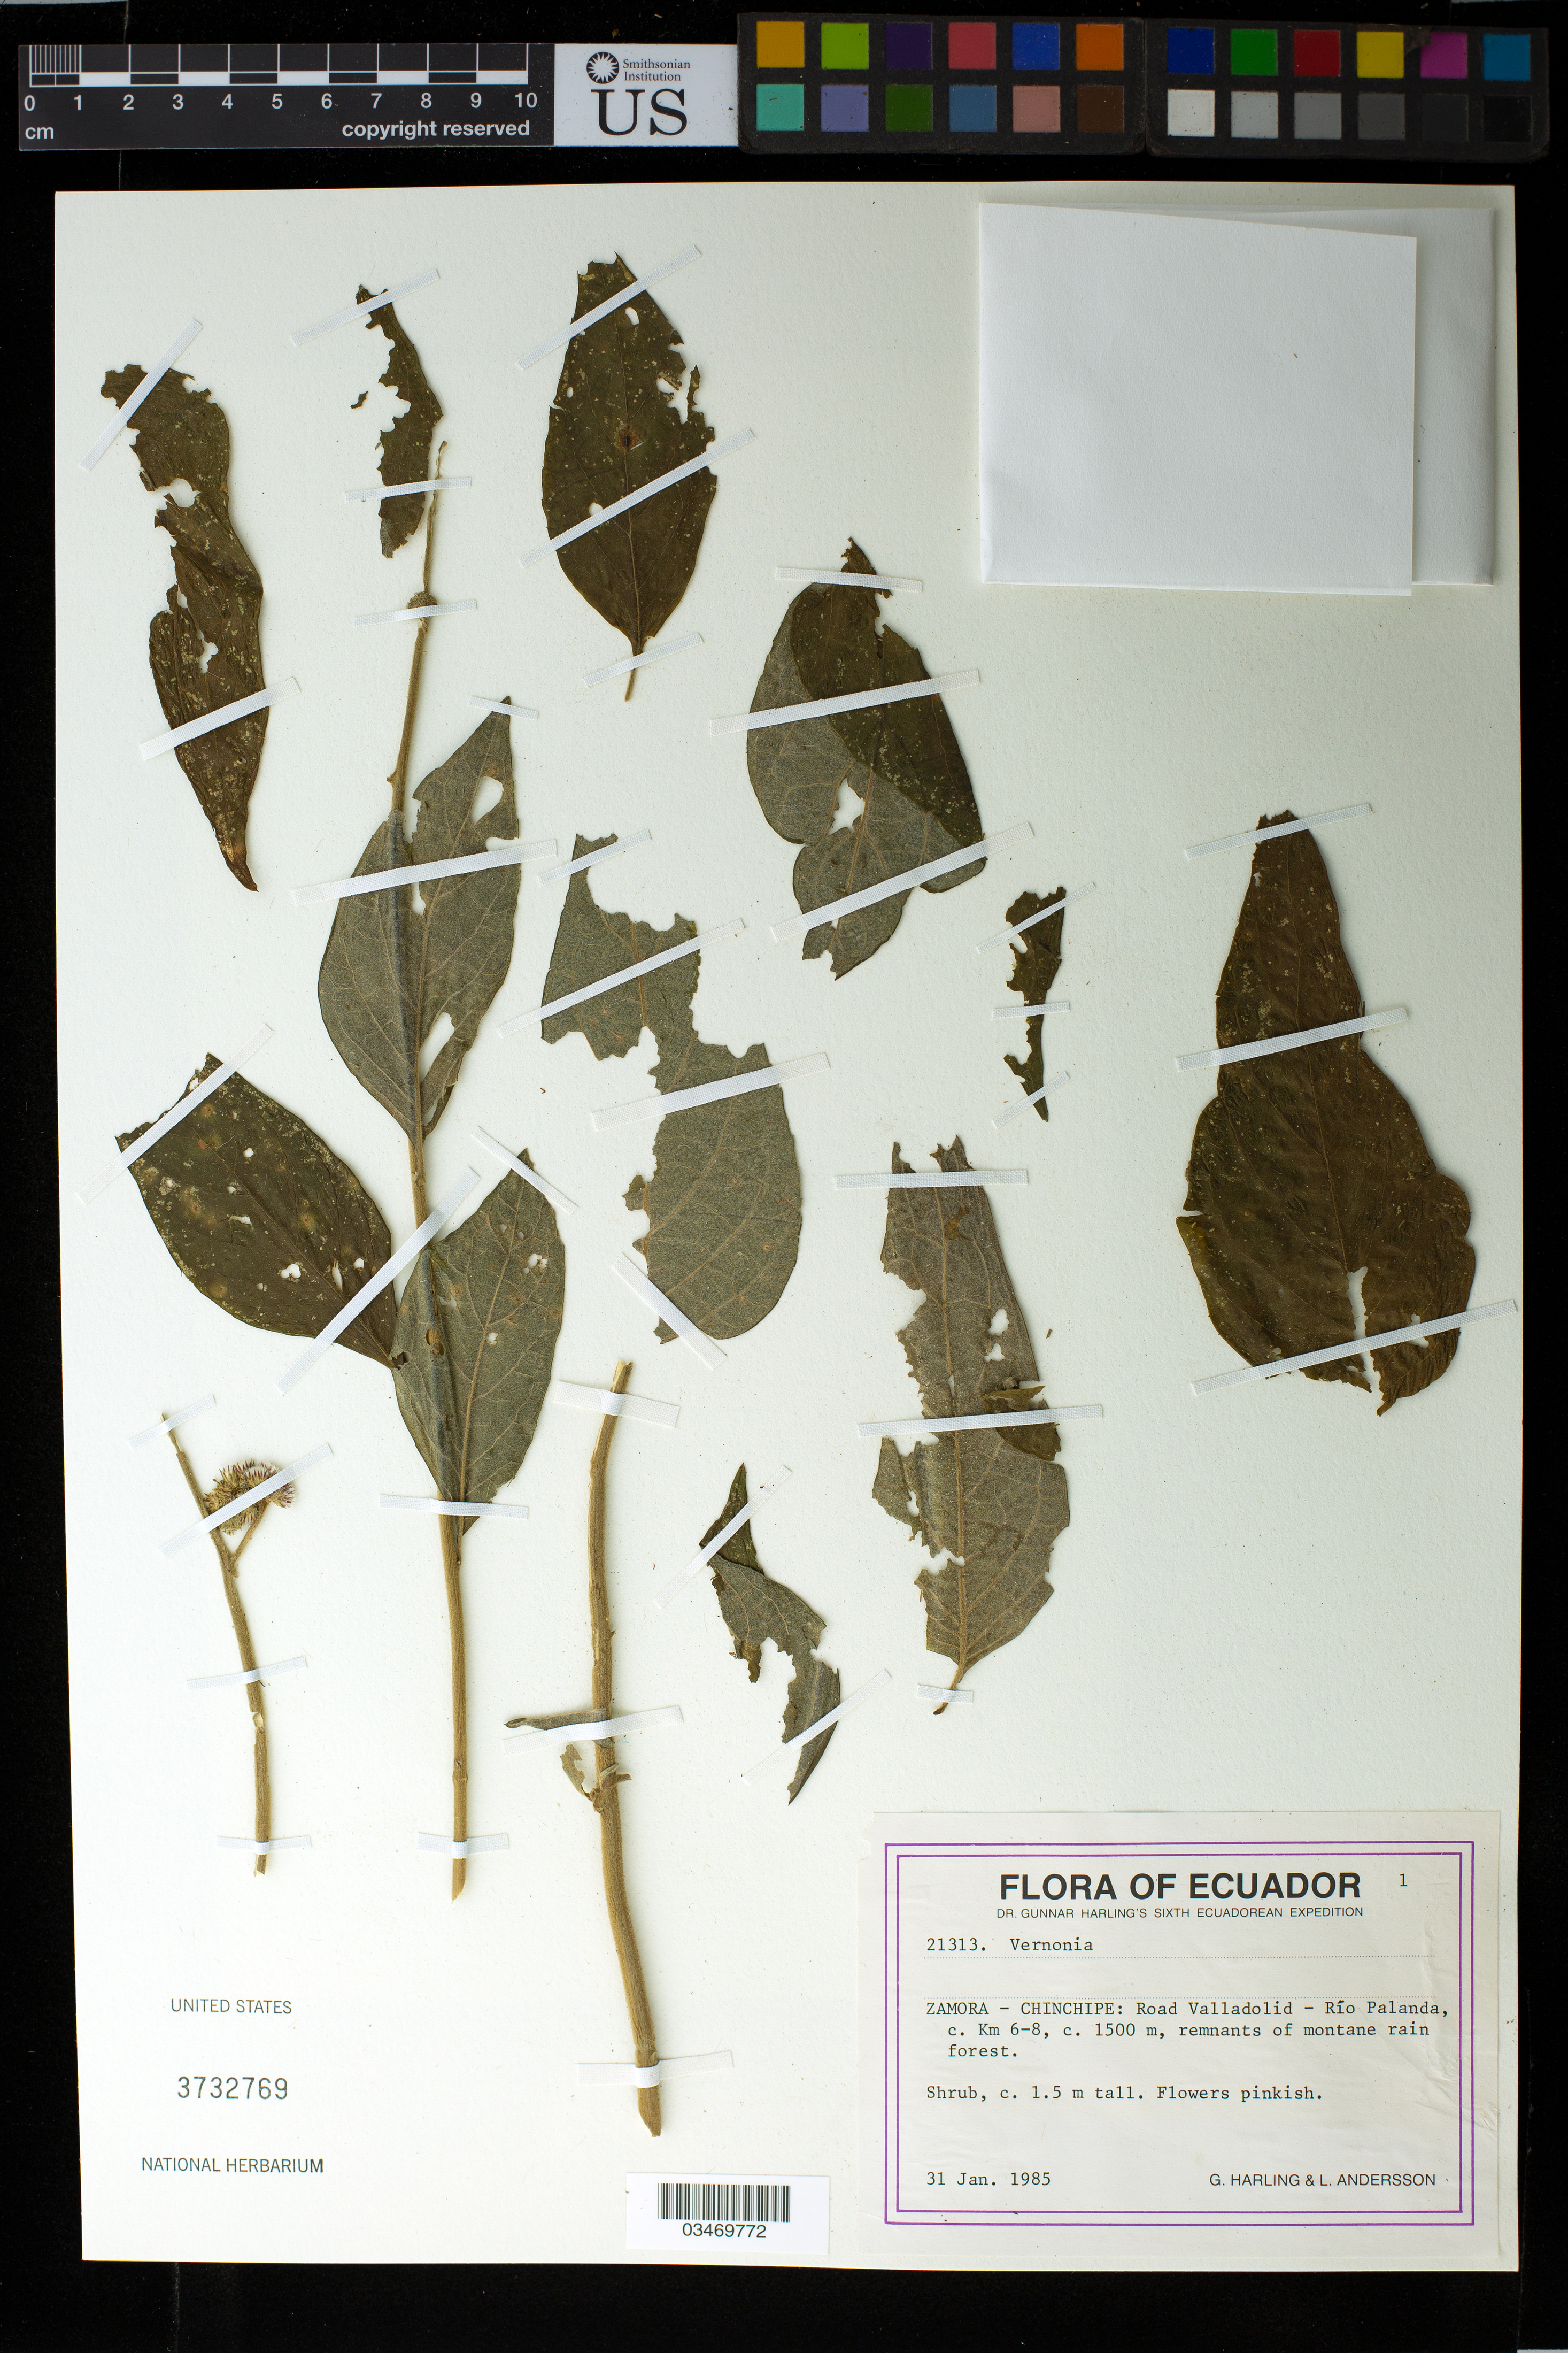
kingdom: Plantae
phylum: Tracheophyta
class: Magnoliopsida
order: Asterales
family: Asteraceae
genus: Vernonia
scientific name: Vernonia sp.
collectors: G. Harling & L. Andersson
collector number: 21313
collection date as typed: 31 Jan 1985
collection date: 1985-01-31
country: Ecuador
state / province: Zamora-Chinchipe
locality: Road Valladolid - Rio Palanda C km 6-8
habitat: Remnants of montane rain forest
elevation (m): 1500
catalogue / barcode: US 3732769